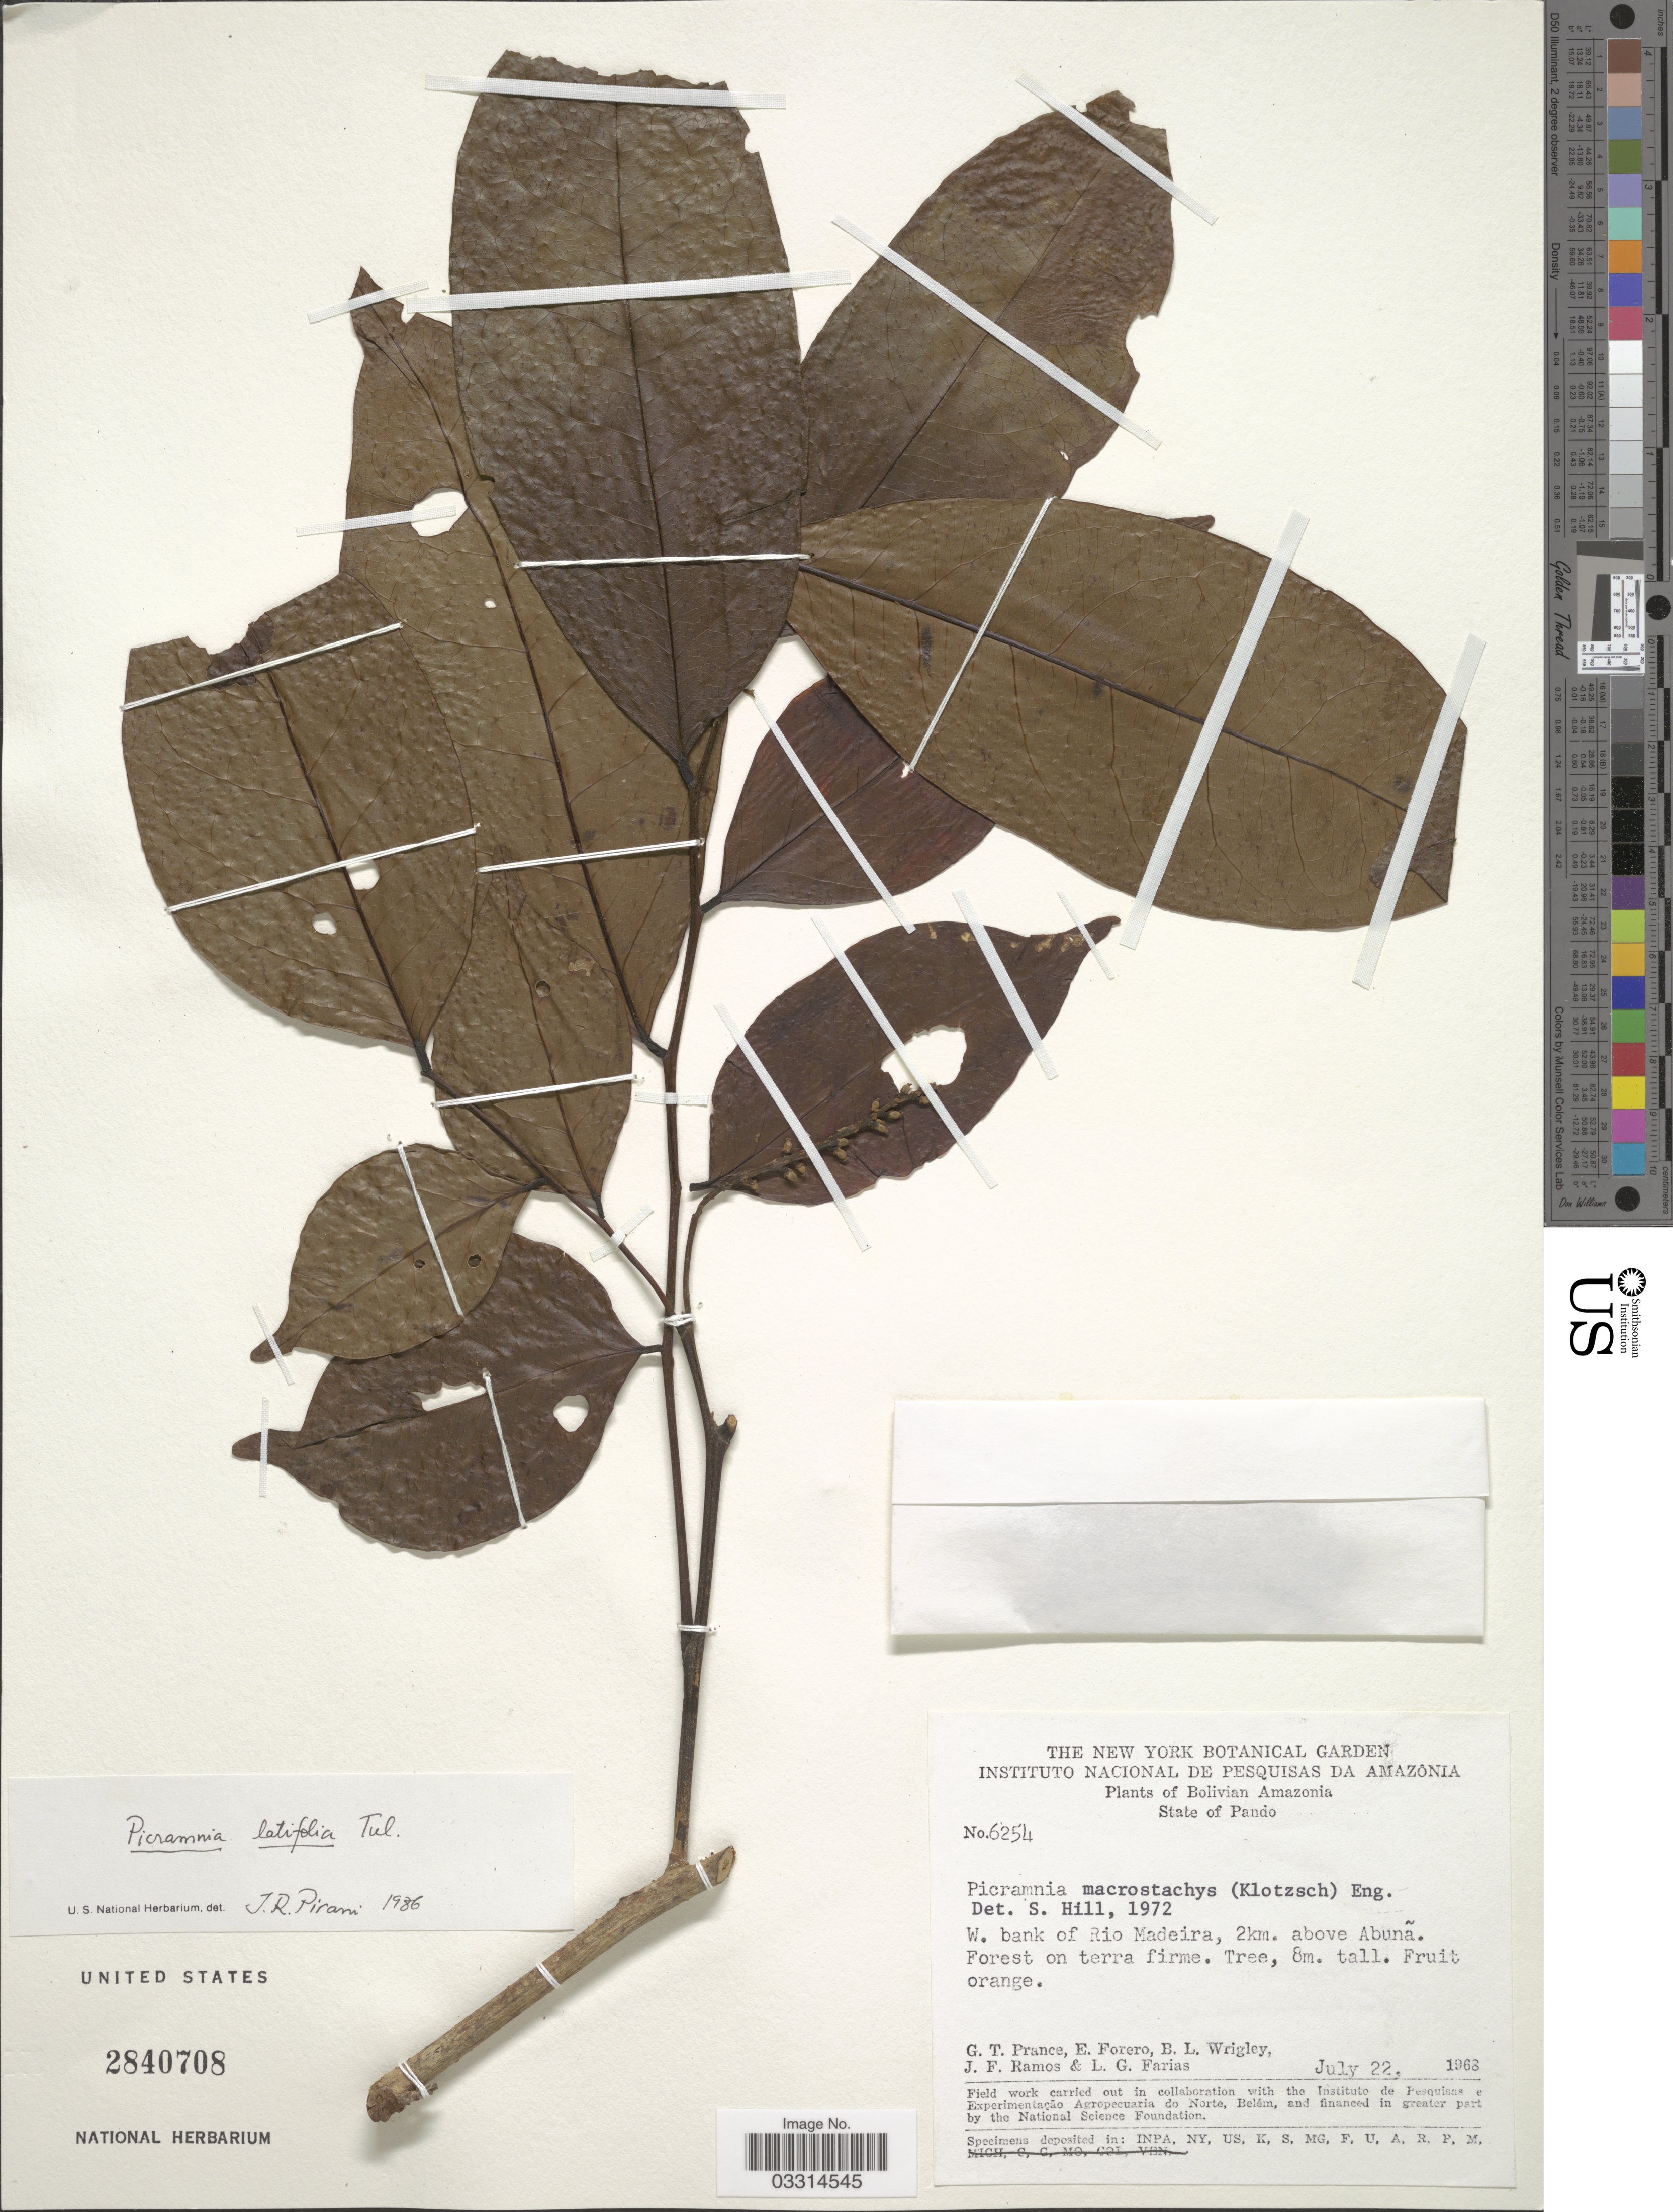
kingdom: Plantae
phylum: Tracheophyta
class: Magnoliopsida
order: Picramniales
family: Picramniaceae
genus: Picramnia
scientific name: Picramnia latifolia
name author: Tul.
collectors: G. T. Prance, E. Forero, B. L. Wrigley, J. F. Ramos & L. G. Farias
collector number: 6254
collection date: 1968-07-22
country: Bolivia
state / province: Pando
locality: Bolivian Amazonia. W. bank of Rio Madeira, 2 km. above Abuña.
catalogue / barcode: US 2840708